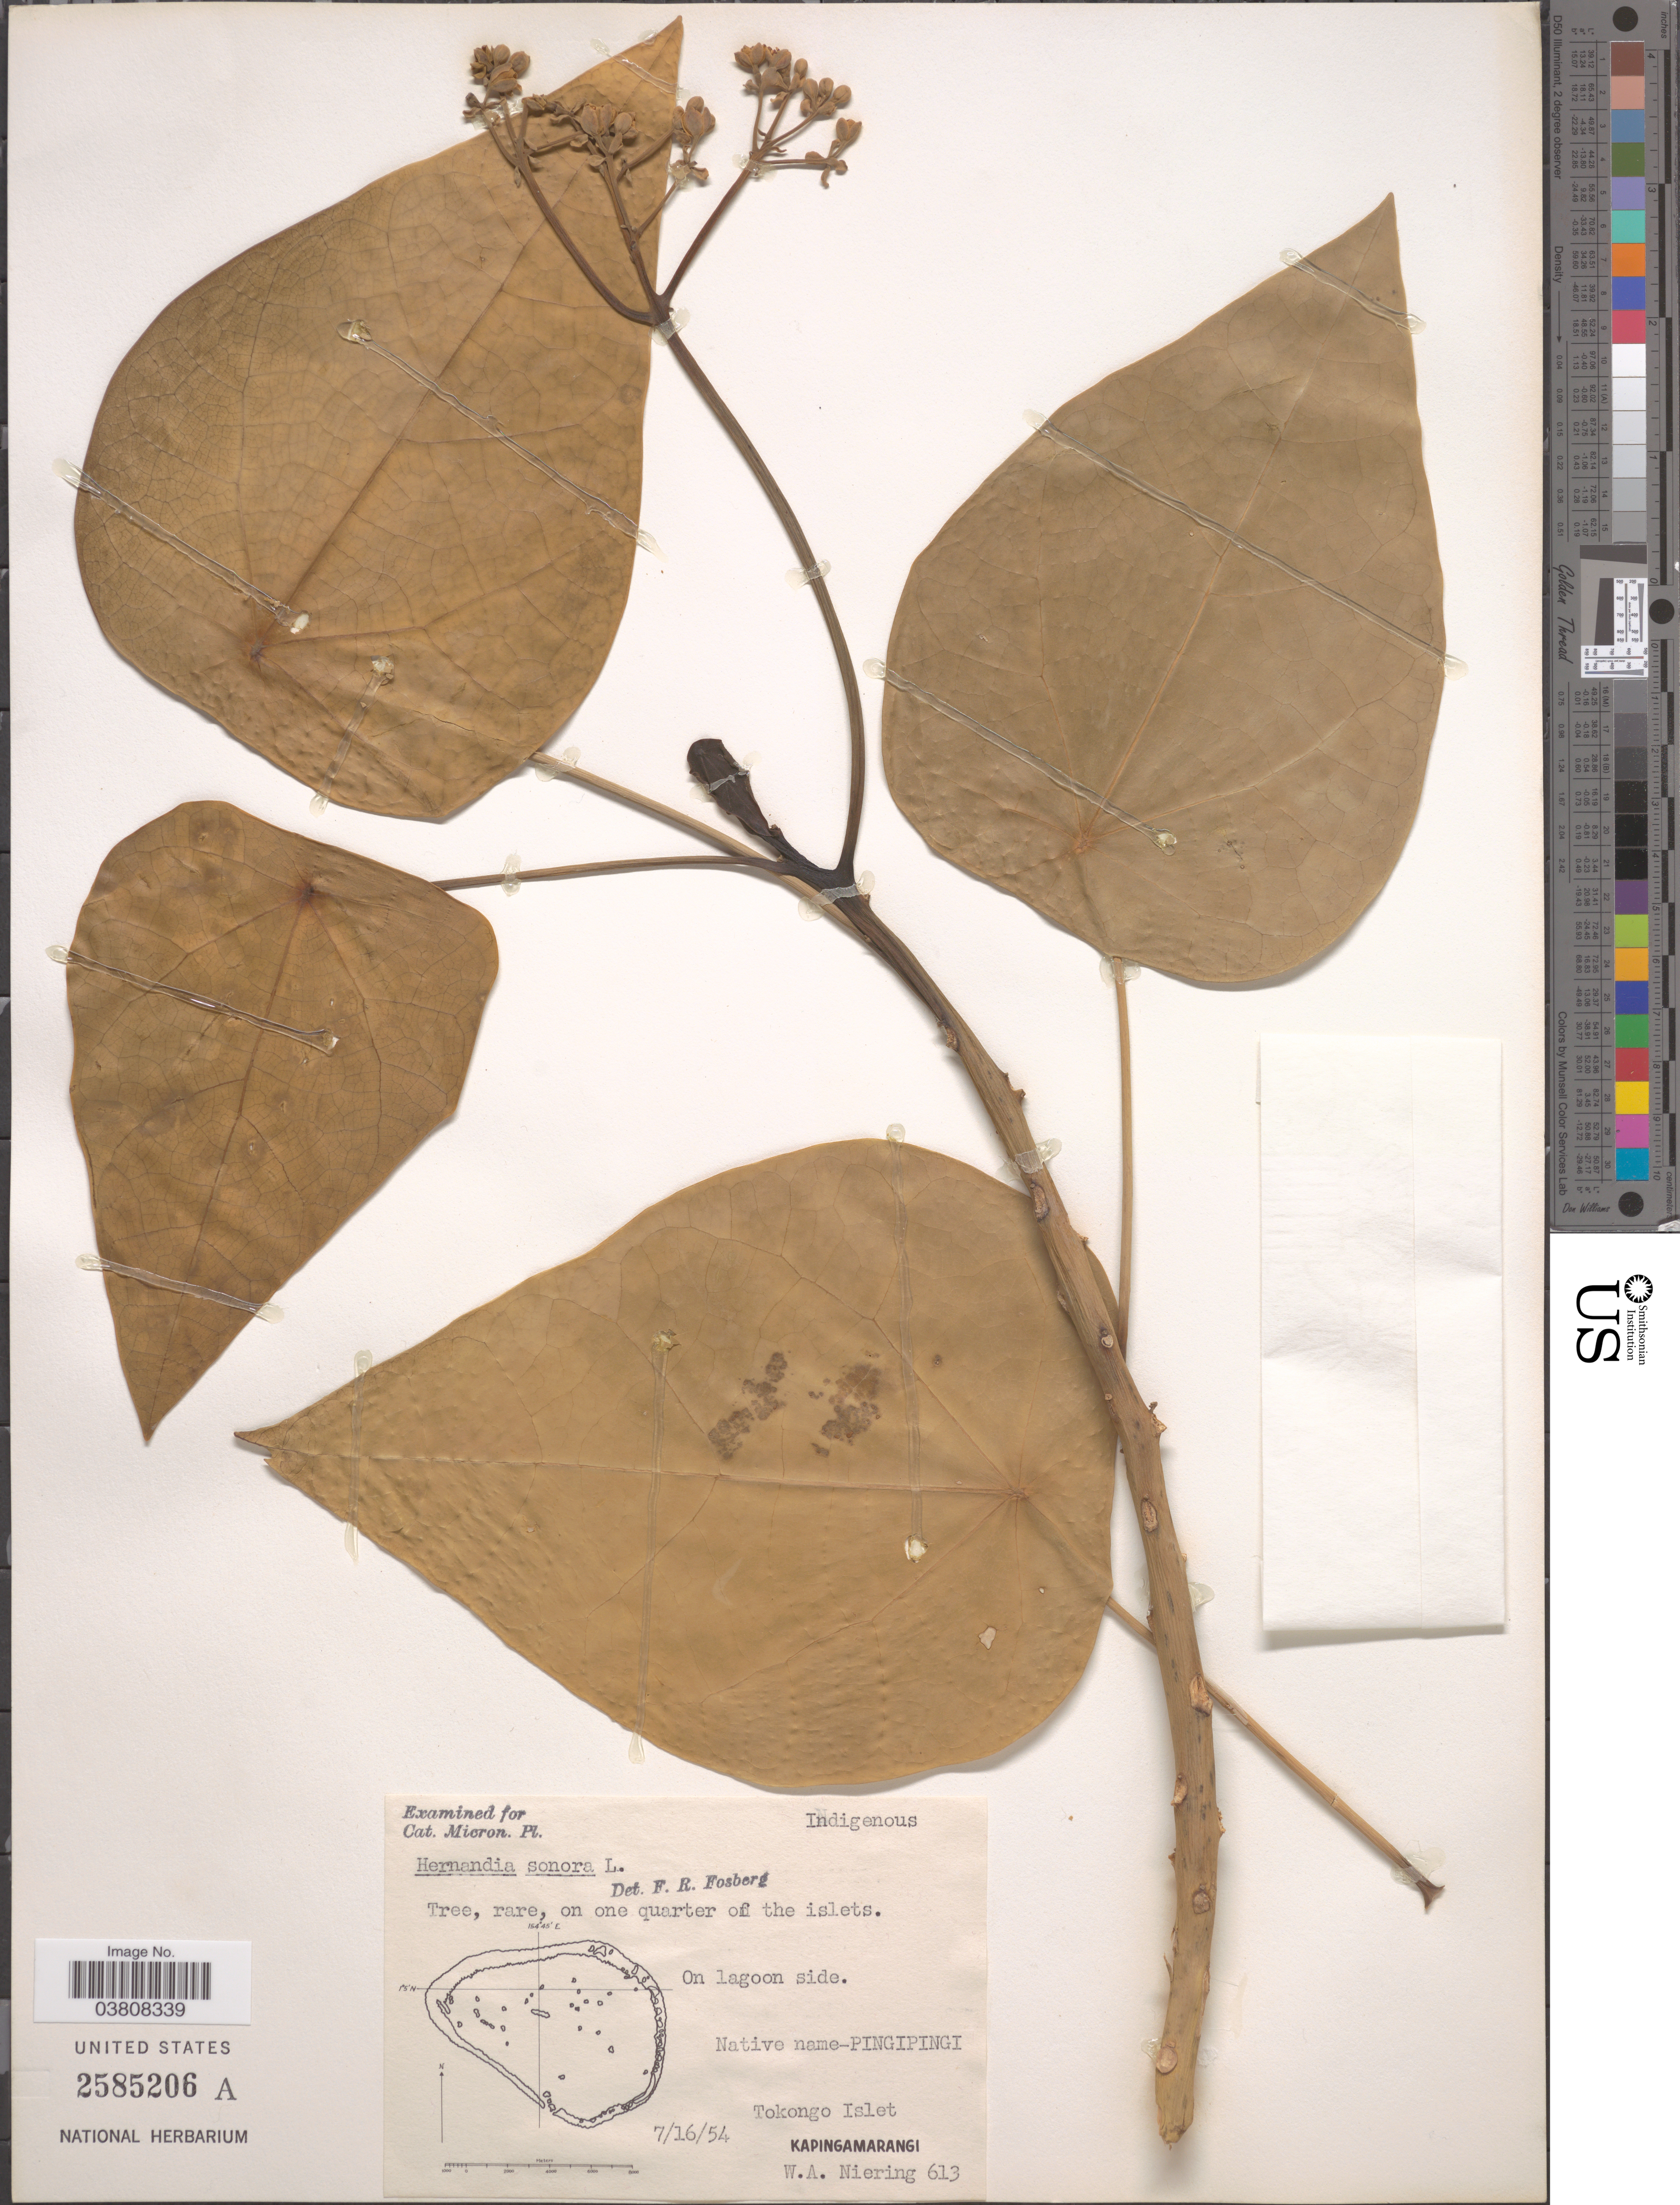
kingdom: Plantae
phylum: Tracheophyta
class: Magnoliopsida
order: Laurales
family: Hernandiaceae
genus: Hernandia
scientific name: Hernandia nymphaeifolia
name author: (C. Presl) Kubitzki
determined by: Strong, Mark T., (BOT), Smithsonian Institution - National Museum of Natural History (UNITED STATES)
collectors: W. Niering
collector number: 613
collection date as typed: Transcribed d/m/y: 16/7/54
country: Micronesia, Federated States of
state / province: Pohnpei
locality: Tokongo Islet. Kapingamarangi.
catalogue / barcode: US 2585206A